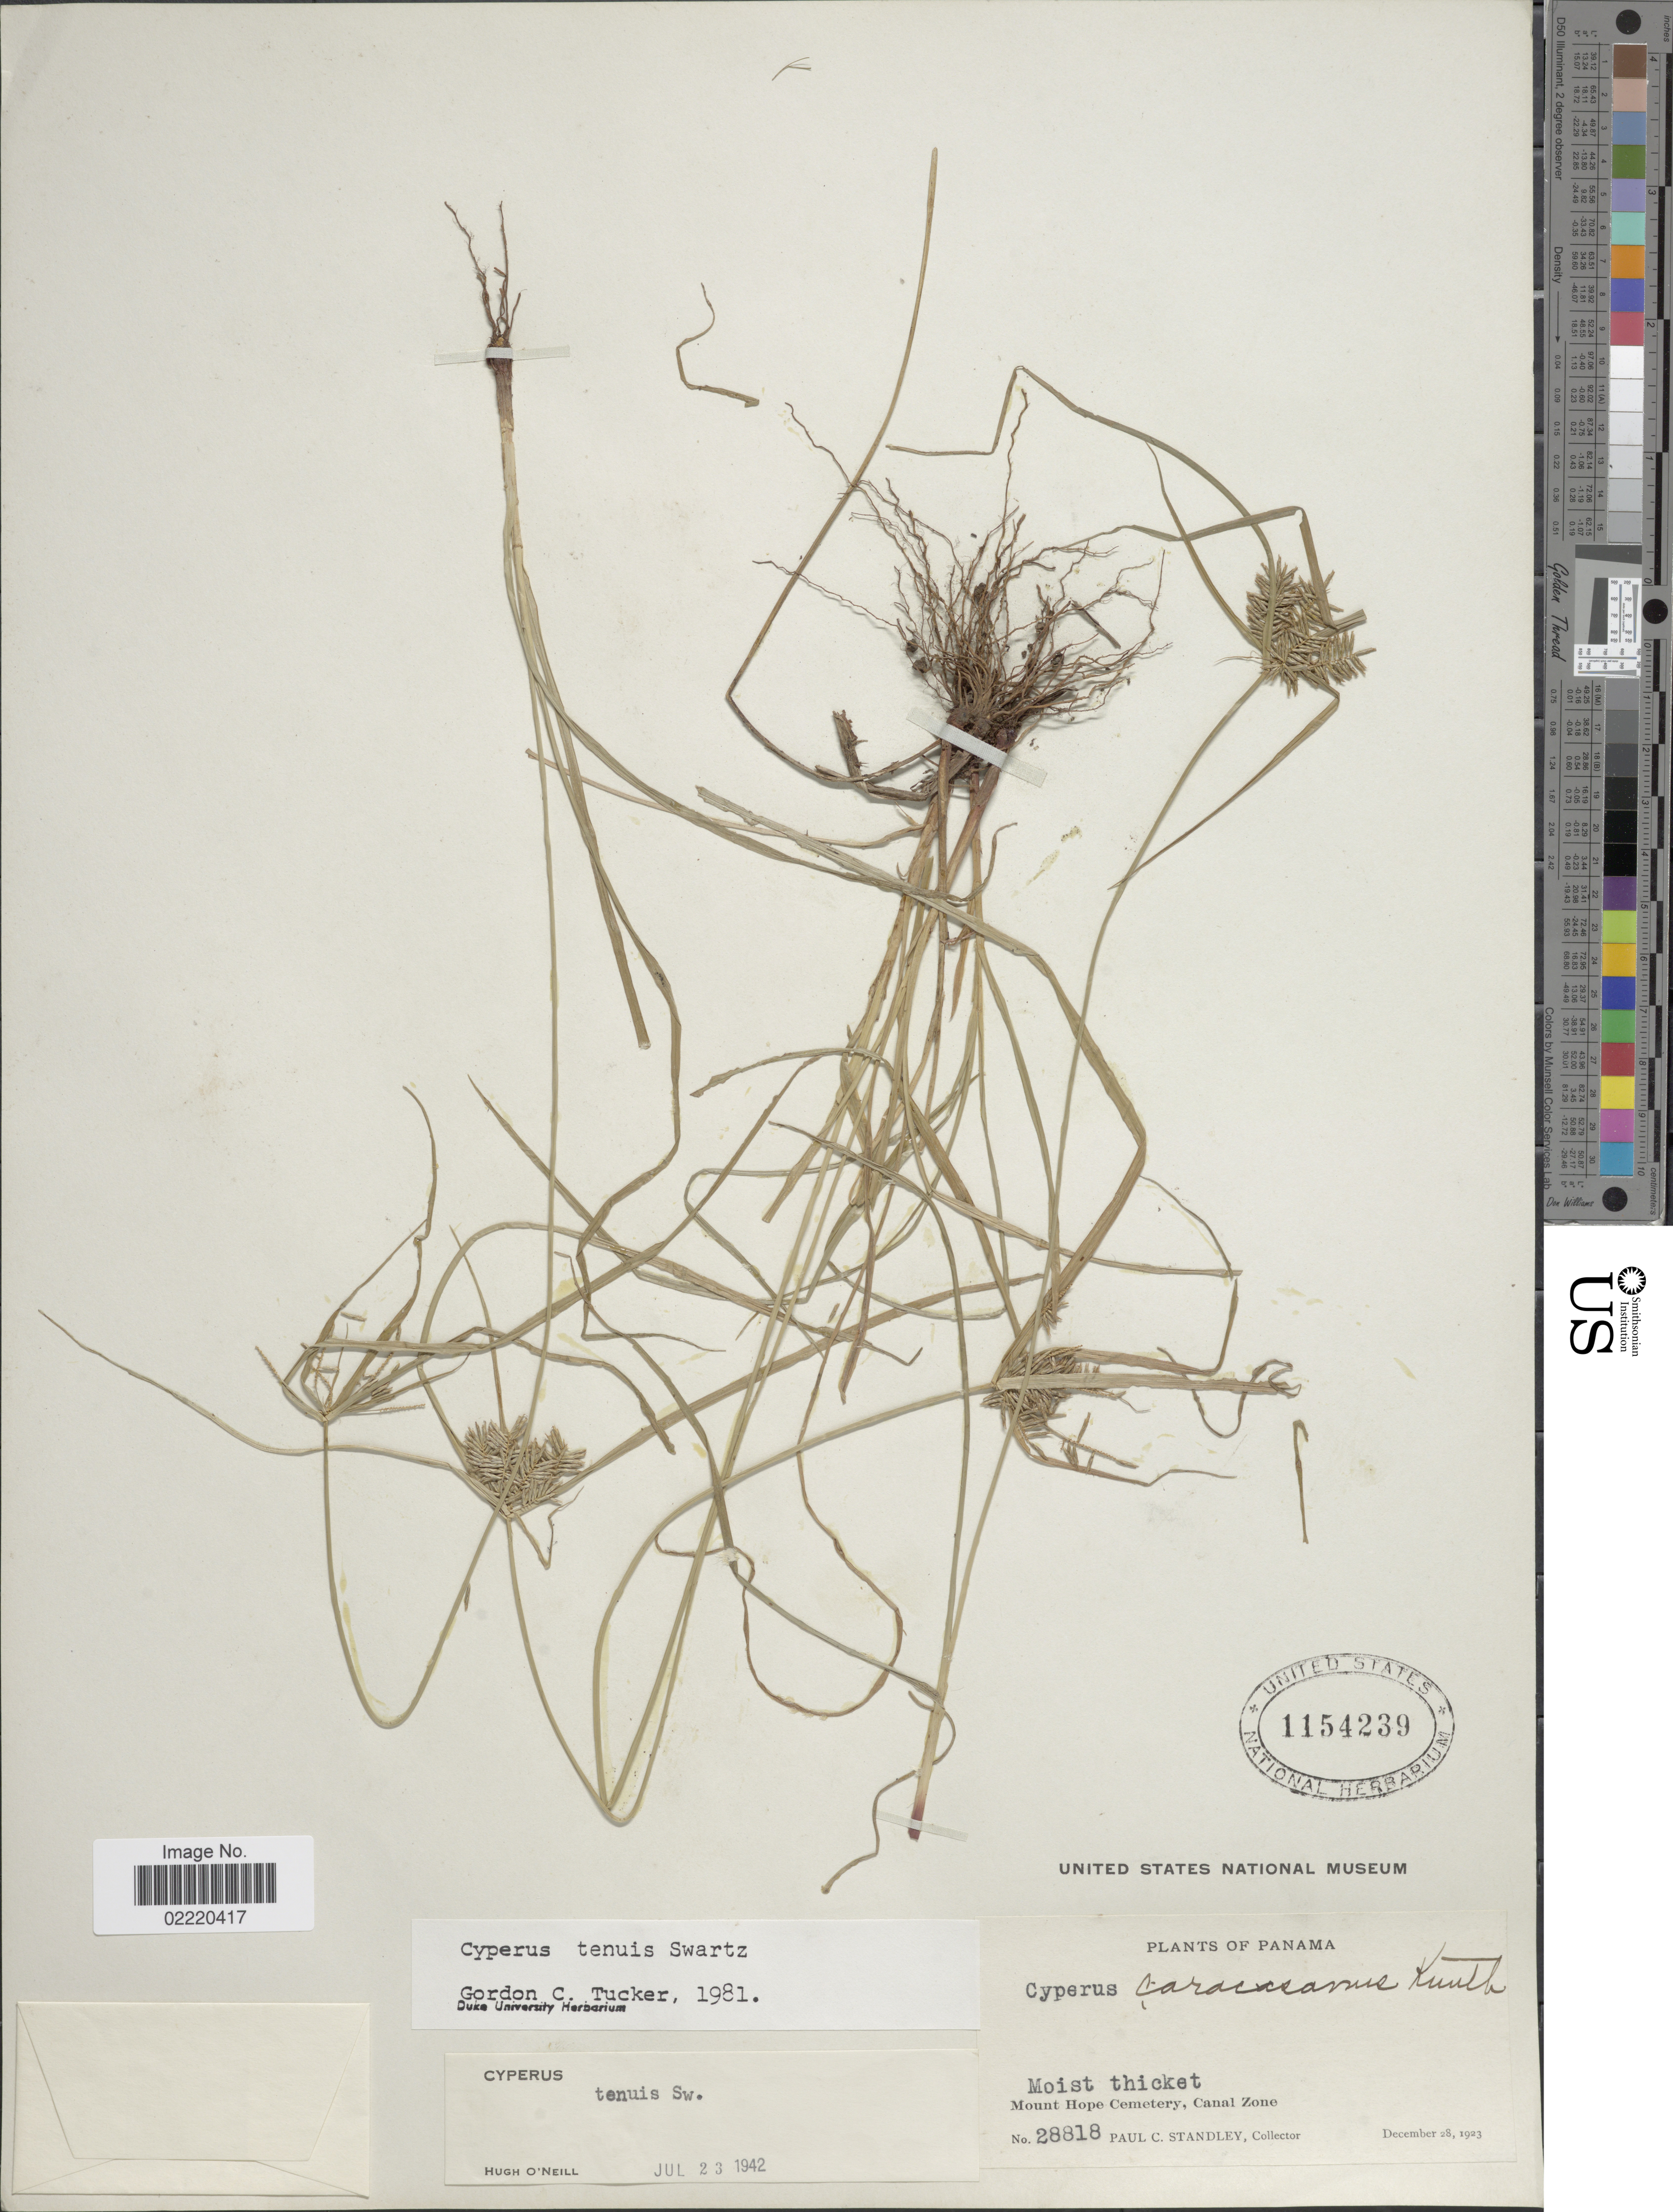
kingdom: Plantae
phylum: Tracheophyta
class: Liliopsida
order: Poales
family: Cyperaceae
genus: Cyperus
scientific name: Cyperus tenuis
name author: Sw.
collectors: P. C. Standley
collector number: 28818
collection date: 1923-12-28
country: Panama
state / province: Colón / Panamá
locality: Mount Hope Cemetery, Canal Zone.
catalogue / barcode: US 1154239